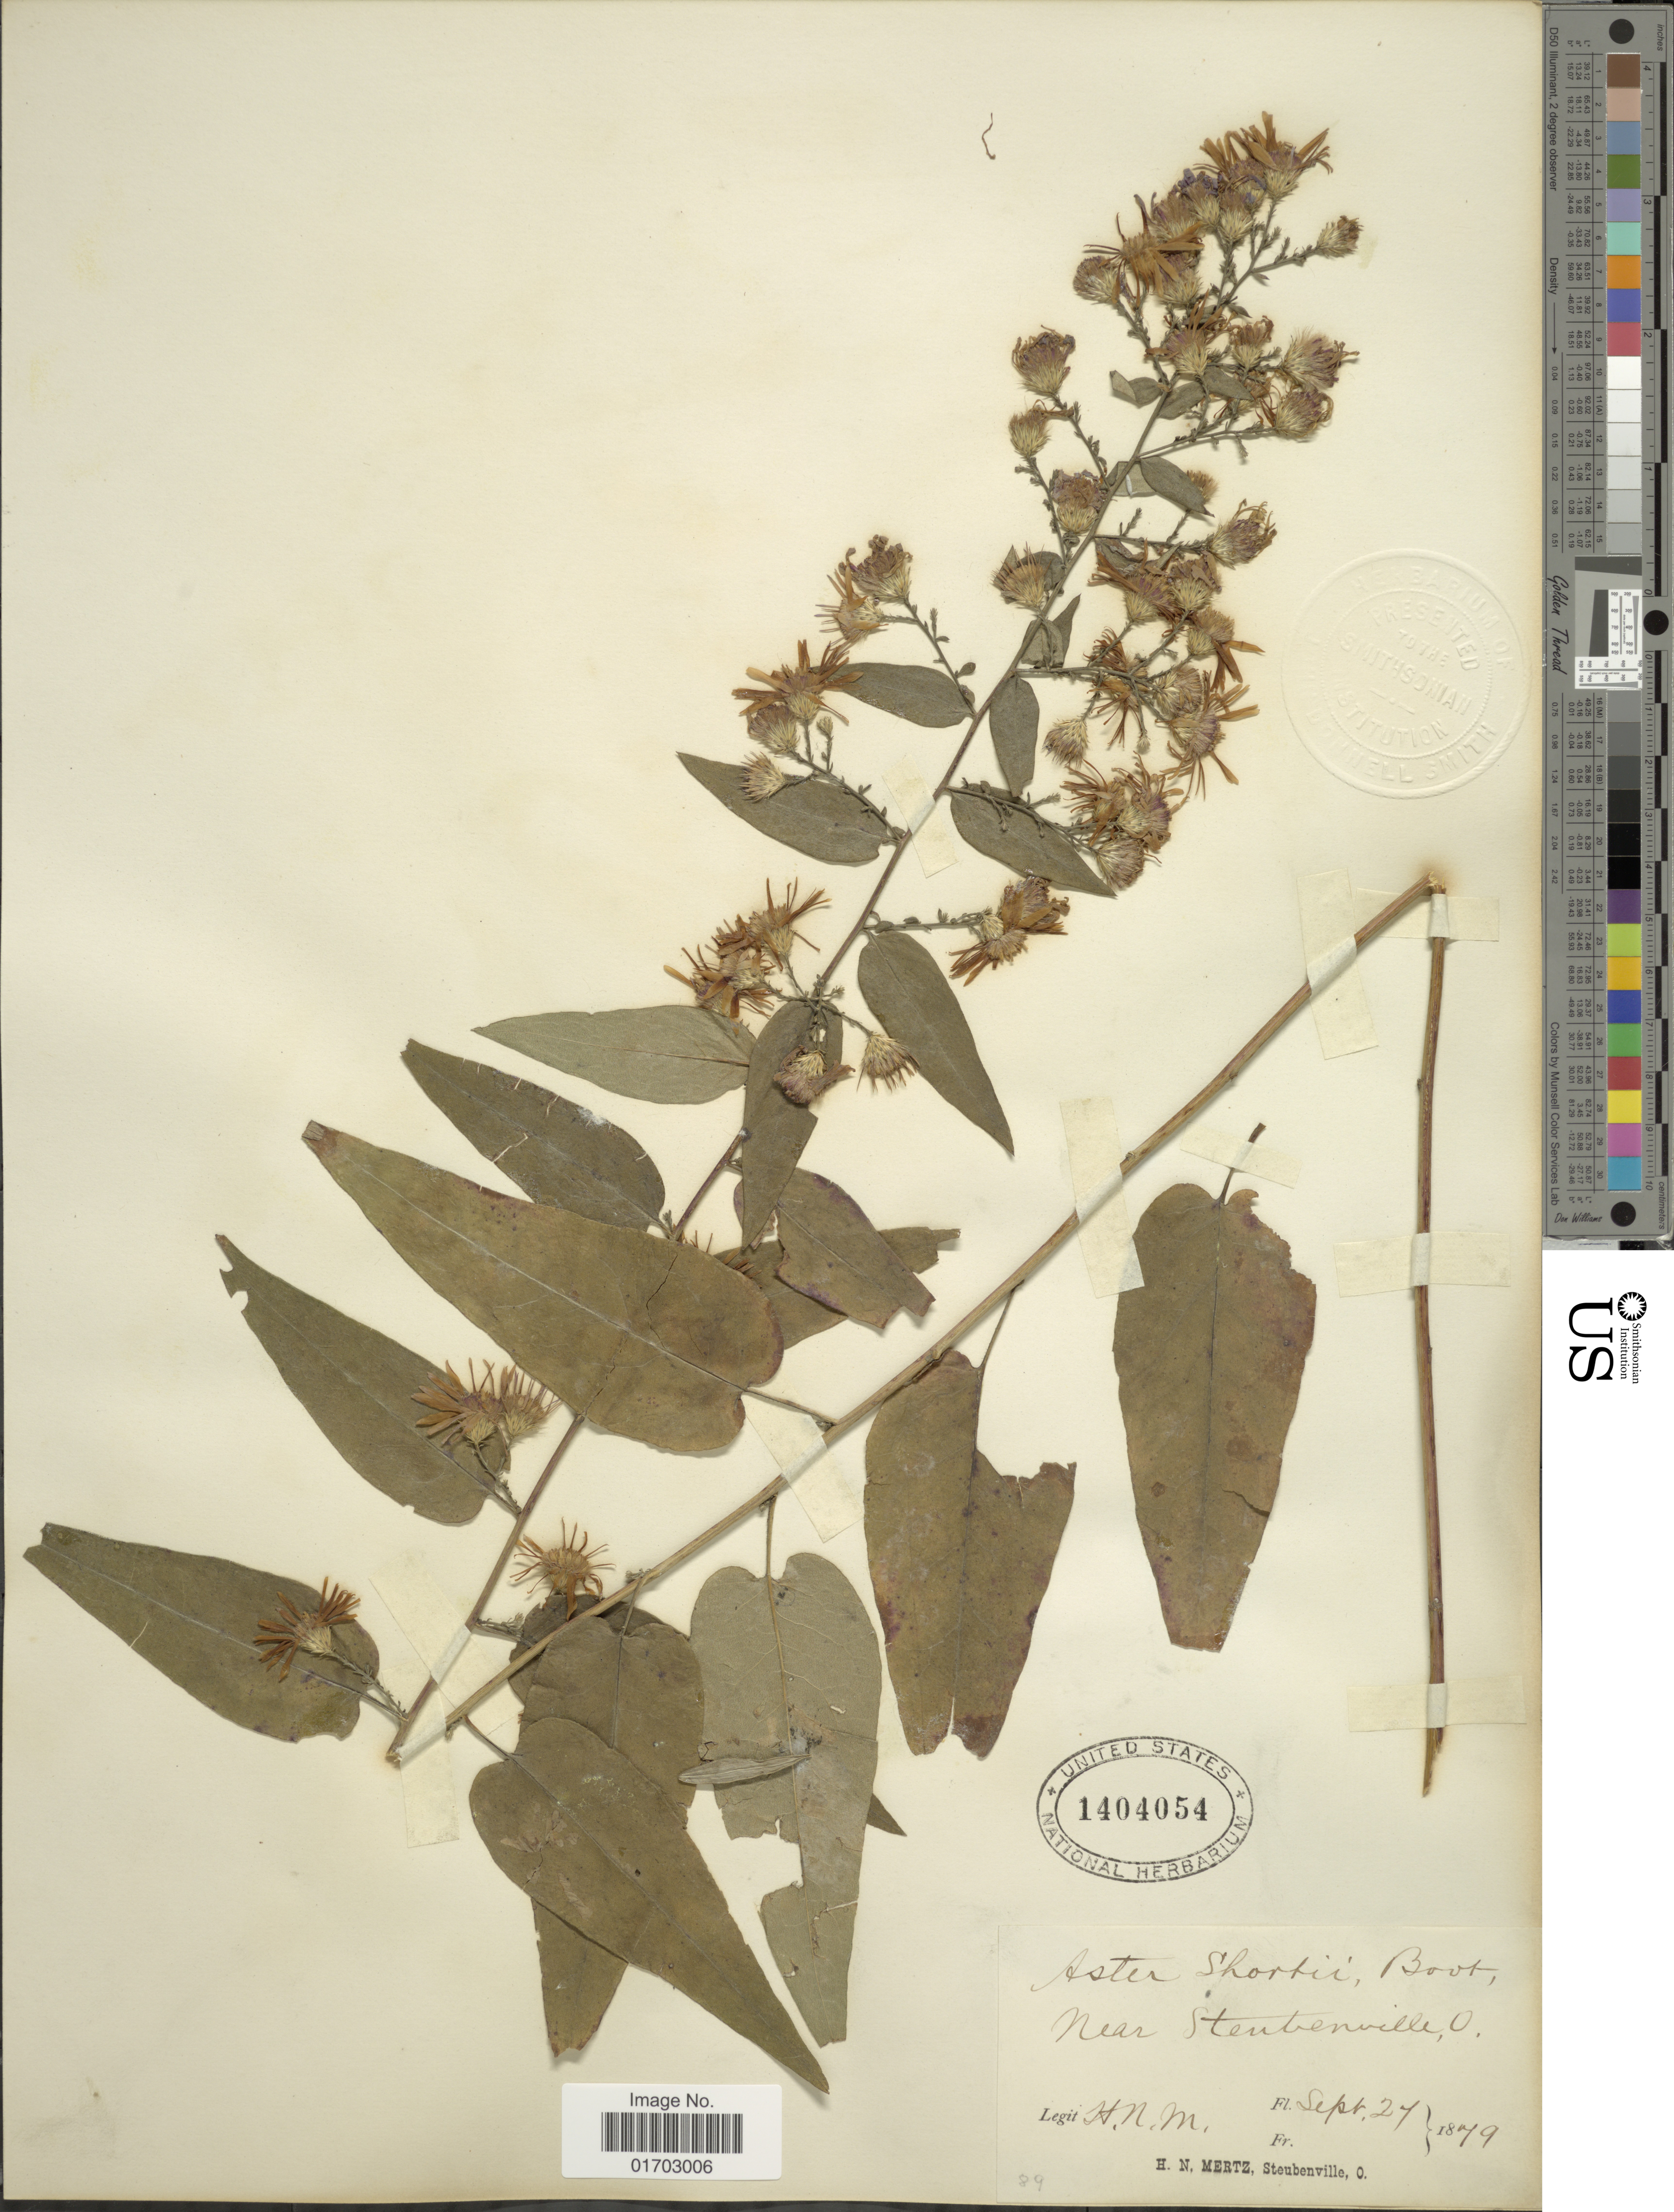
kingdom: Plantae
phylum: Tracheophyta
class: Magnoliopsida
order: Asterales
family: Asteraceae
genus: Symphyotrichum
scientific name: Symphyotrichum shortii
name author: (Lindl.) G.L. Nesom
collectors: H. Mertz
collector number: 89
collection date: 1879-09-27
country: United States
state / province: Ohio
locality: Near Steubenville.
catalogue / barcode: US 1404054